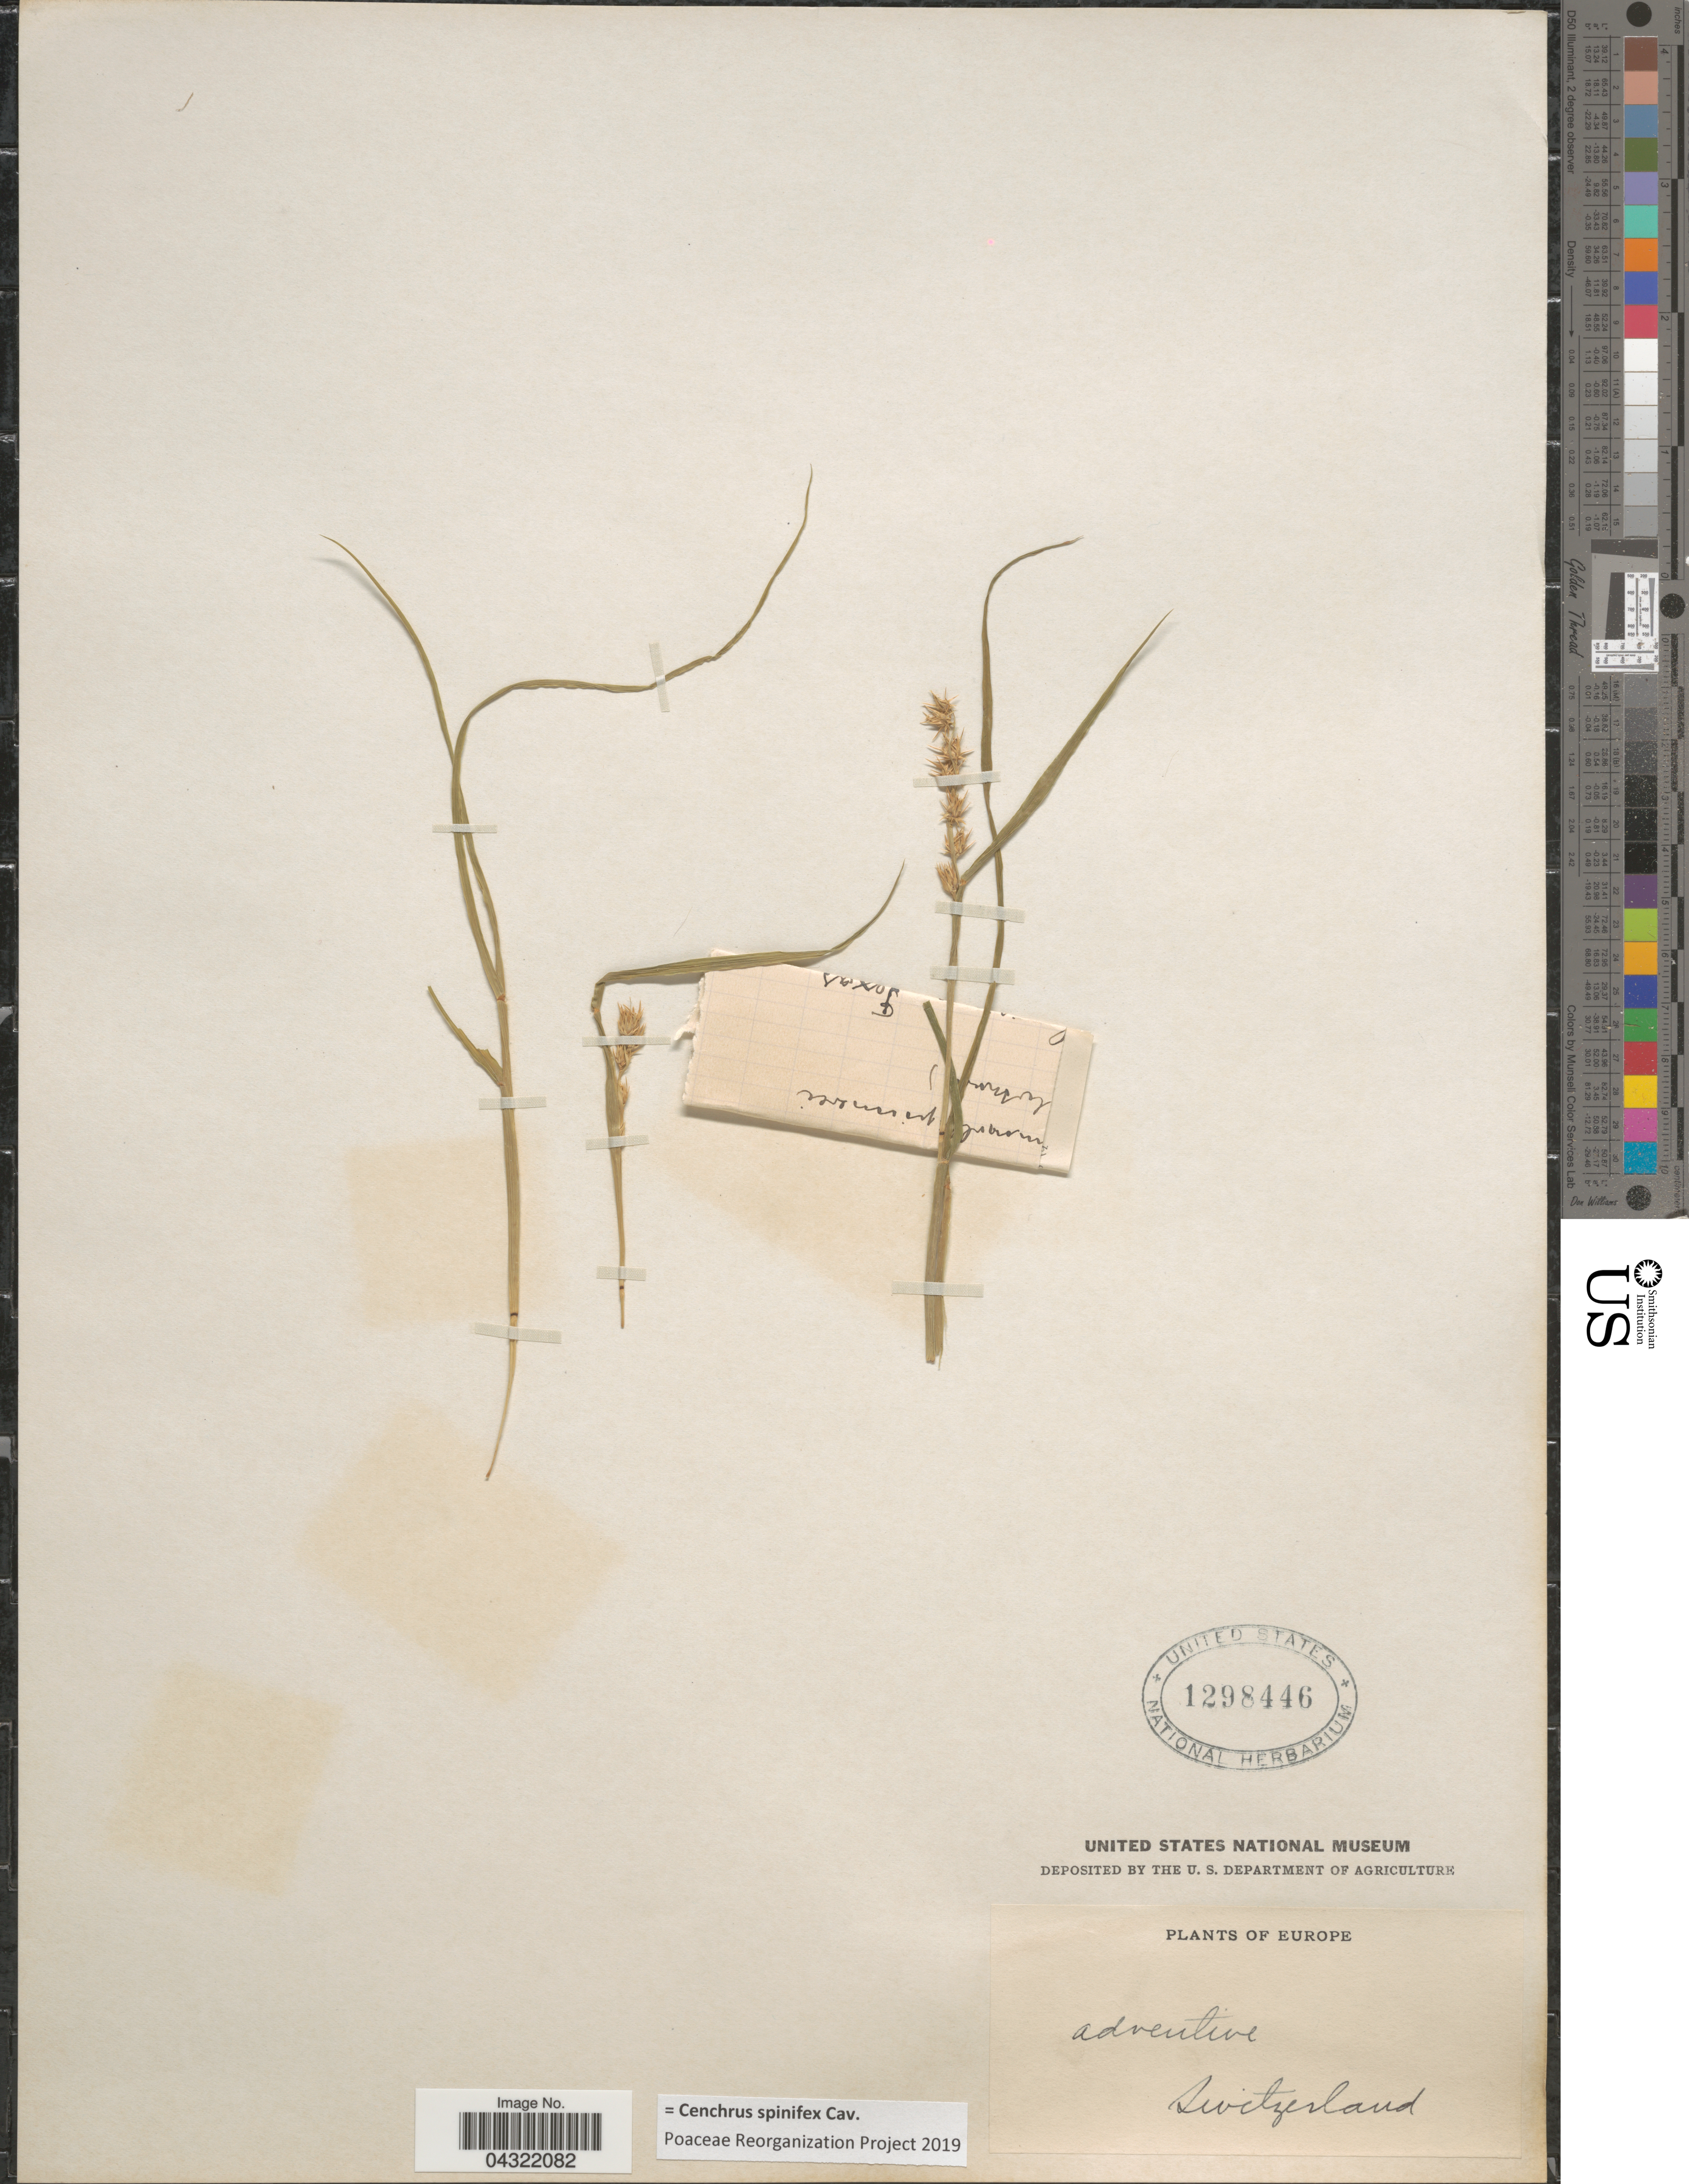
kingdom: Plantae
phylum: Tracheophyta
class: Liliopsida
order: Poales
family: Poaceae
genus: Cenchrus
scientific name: Cenchrus spinifex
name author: Cav.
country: Switzerland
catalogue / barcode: US 1298446